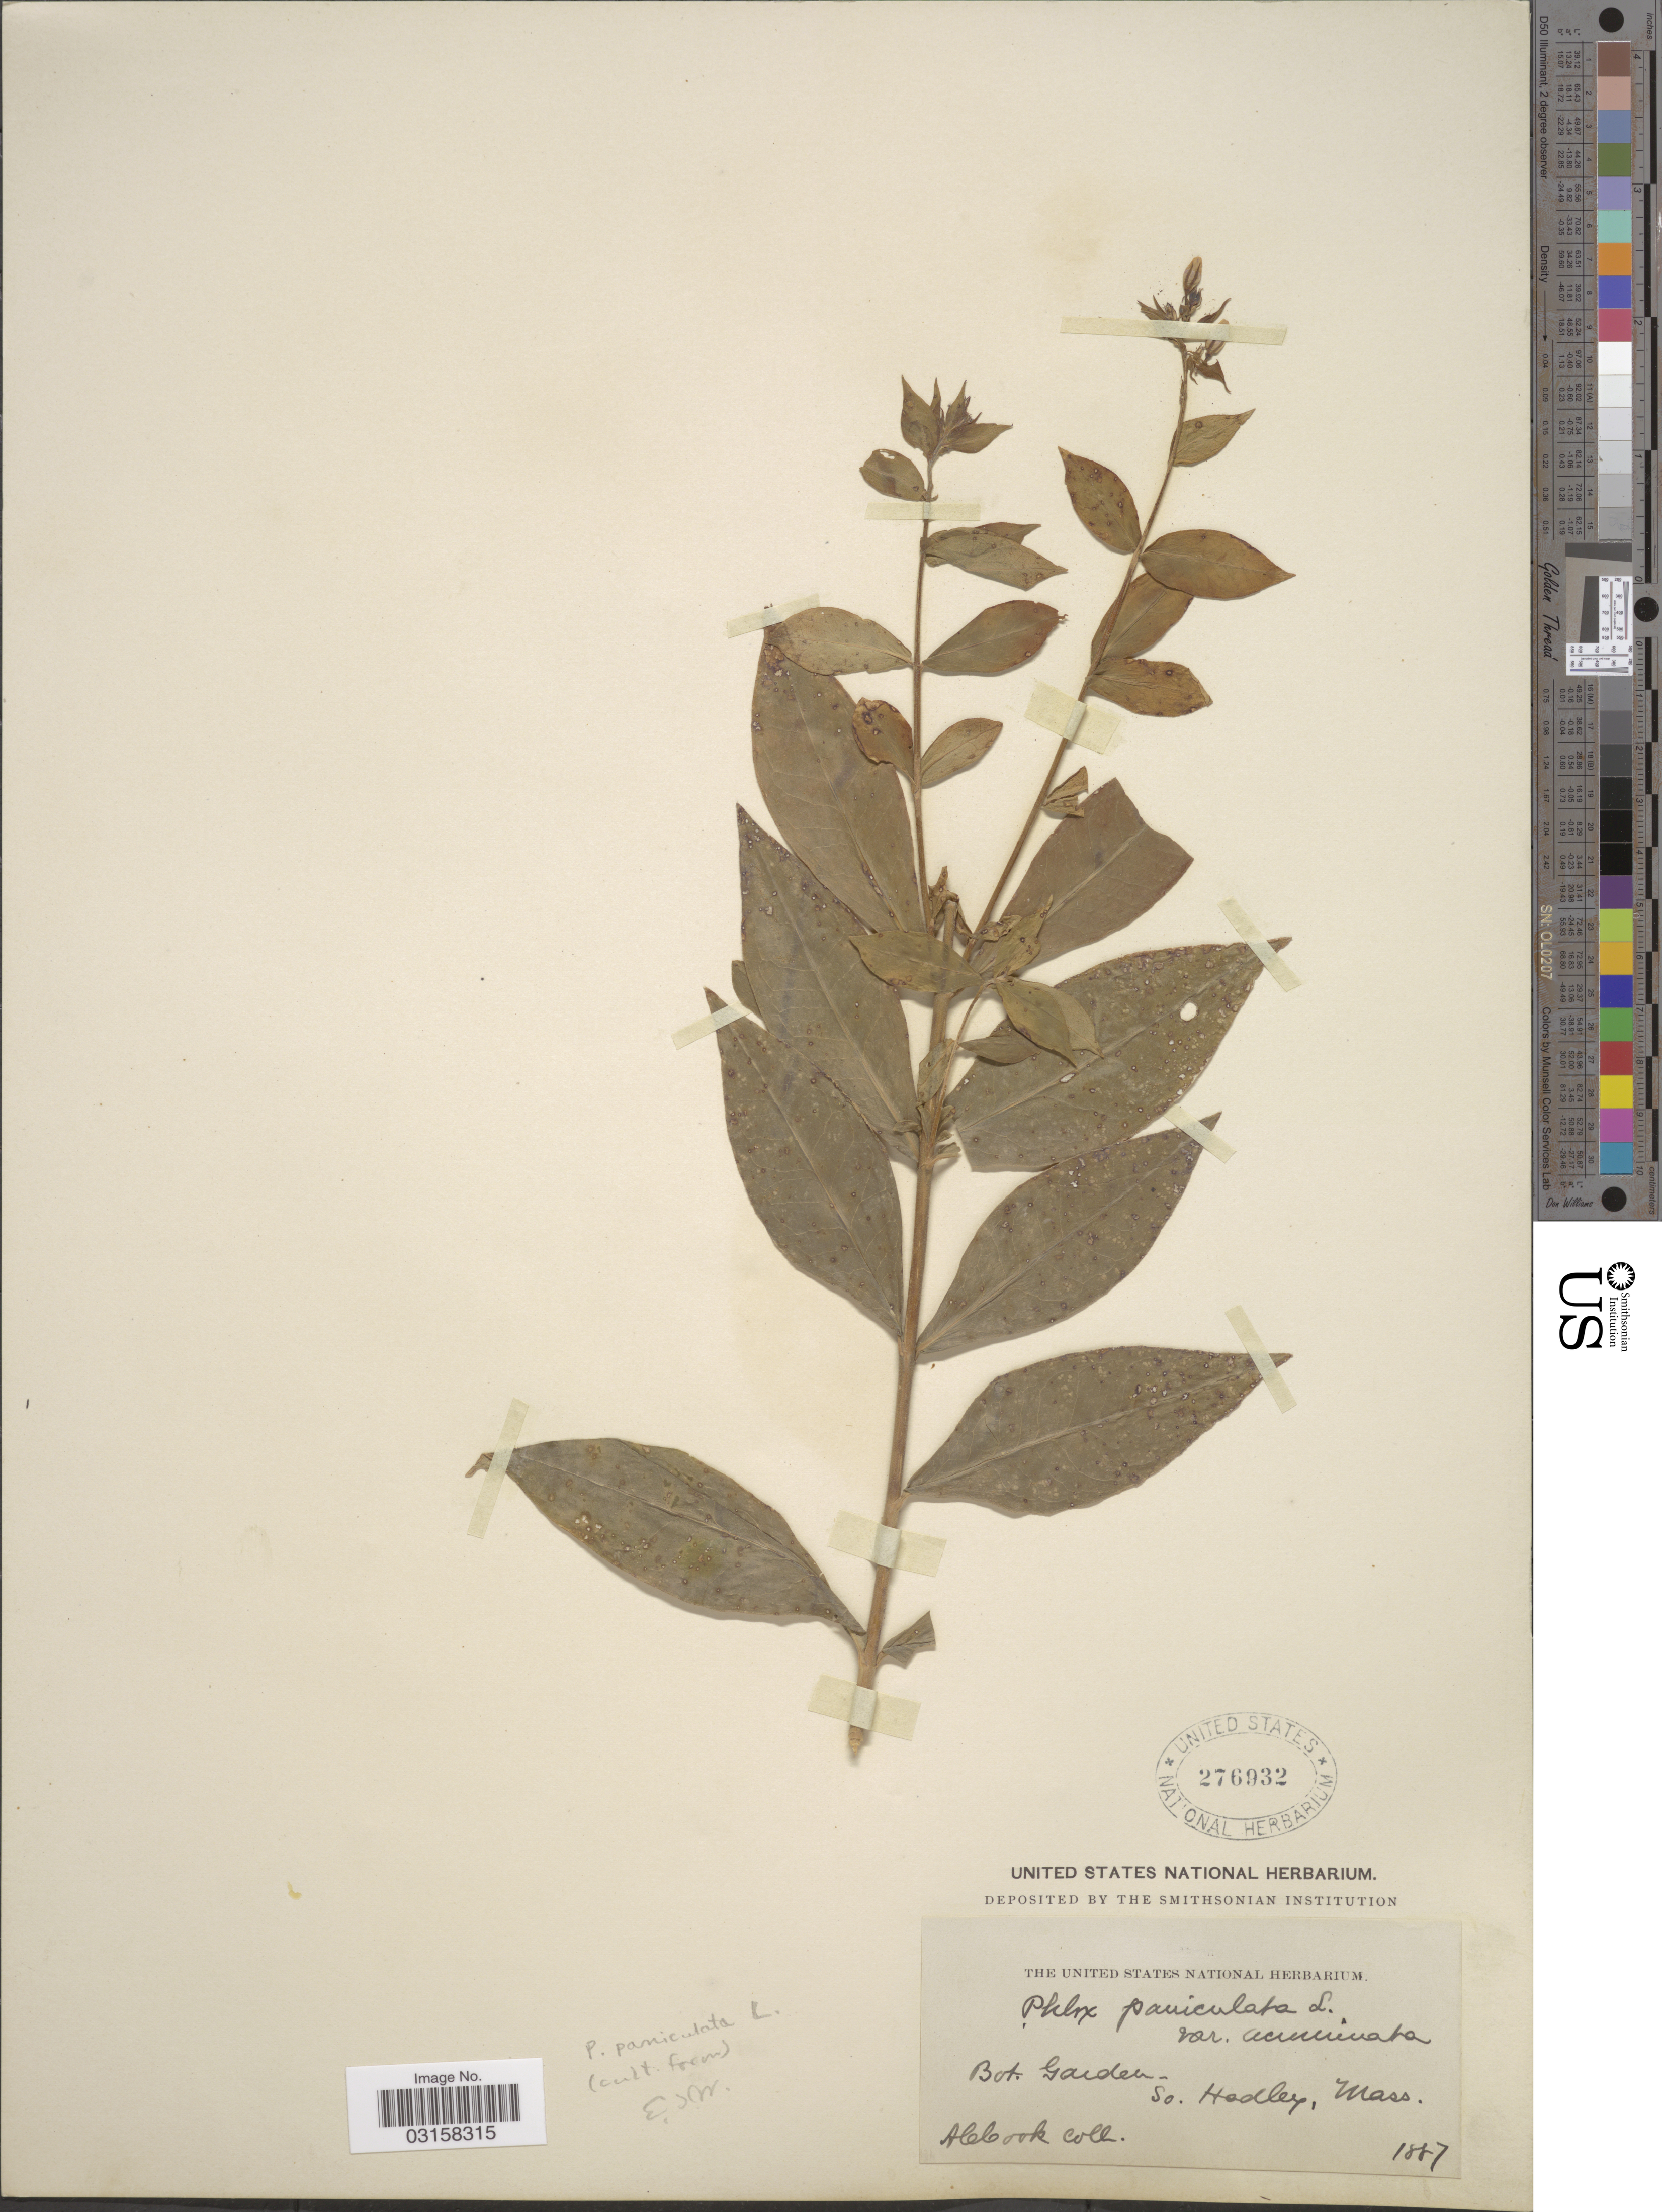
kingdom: Plantae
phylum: Tracheophyta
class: Magnoliopsida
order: Ericales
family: Polemoniaceae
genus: Phlox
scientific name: Phlox paniculata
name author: L.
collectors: A. Cook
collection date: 1887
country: United States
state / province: Massachusetts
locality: Bot. Garden. So. Hadley, Mass.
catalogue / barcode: US 276932